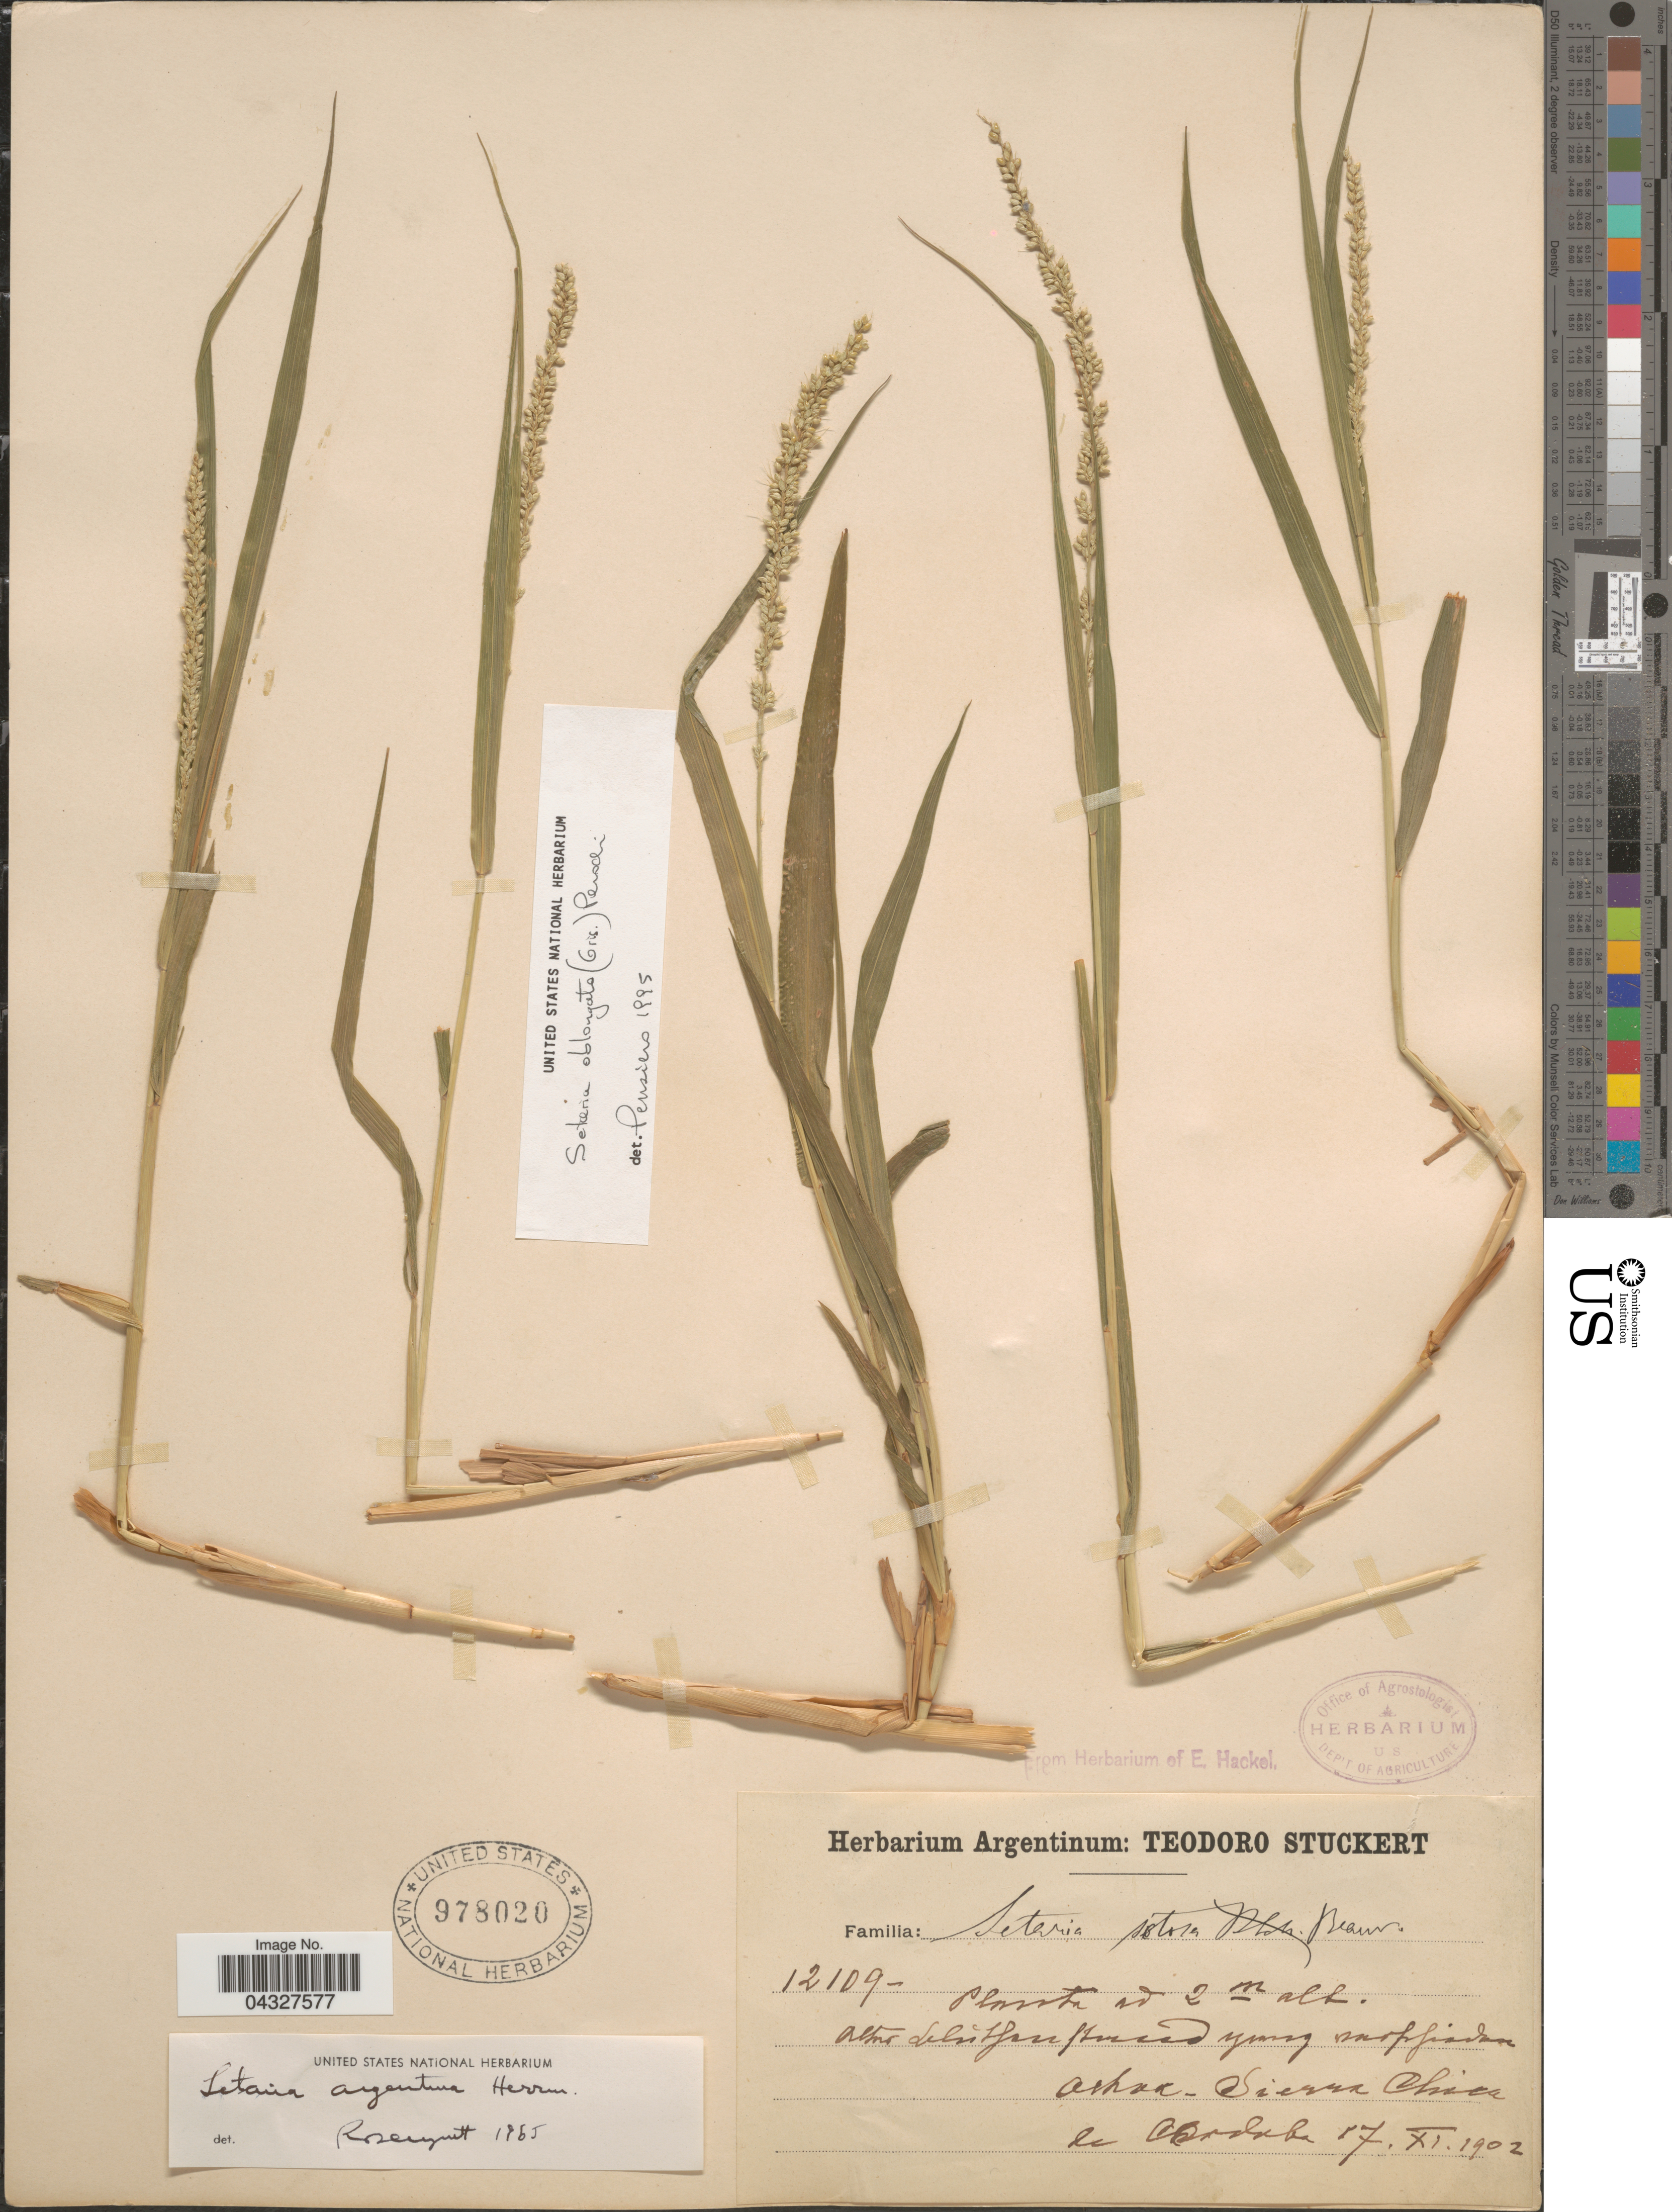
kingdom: Plantae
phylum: Tracheophyta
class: Liliopsida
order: Poales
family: Poaceae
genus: Setaria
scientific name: Setaria oblongata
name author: (Griseb.) Parodi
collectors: T. Stuckert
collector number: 12109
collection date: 1902-11-17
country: Argentina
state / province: Cordoba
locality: Sierra Chica.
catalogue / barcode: US 978020